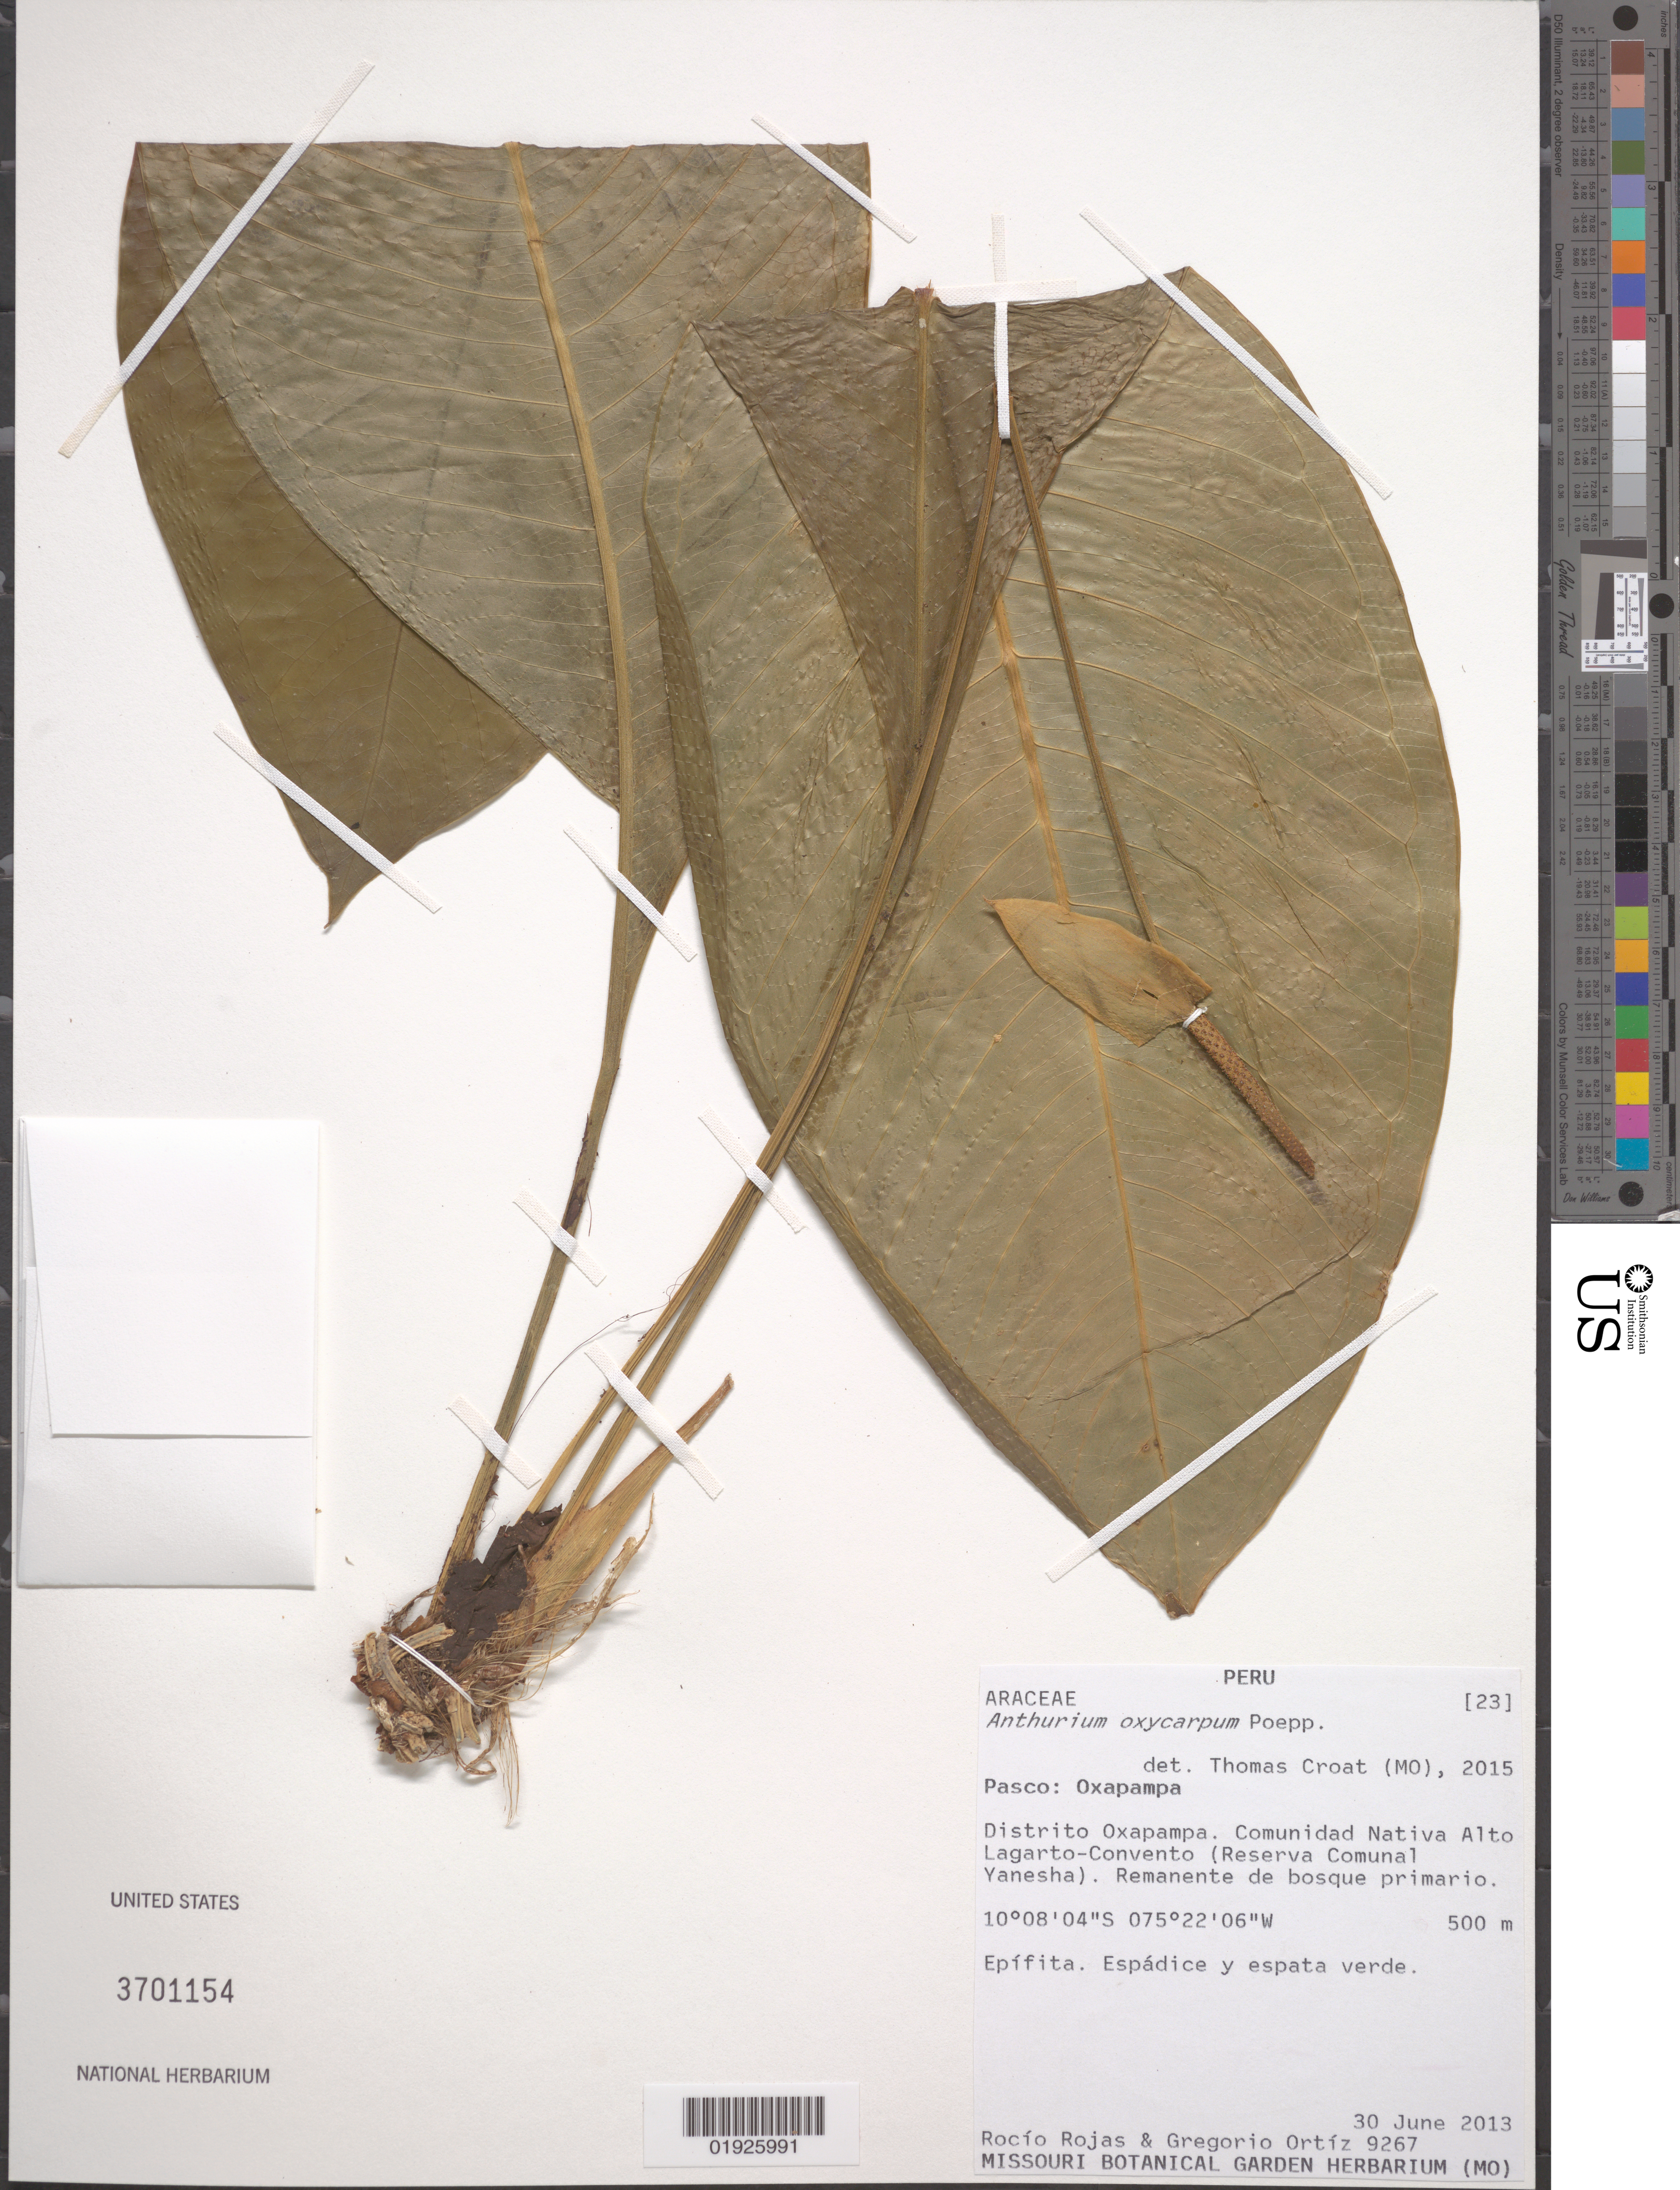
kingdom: Plantae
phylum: Tracheophyta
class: Liliopsida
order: Alismatales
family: Araceae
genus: Anthurium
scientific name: Anthurium oxycarpum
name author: Poepp.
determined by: Croat, Thomas B., Missouri Botanical Garden (MO)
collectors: R. Rojas & G. Ortíz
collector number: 9267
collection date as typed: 30 June 2013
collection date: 2013-06-30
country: Peru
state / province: Pasco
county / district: Oxapampa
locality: Distrito Oxapampa. Comunidad Nativa Alto Lagarto-Convento (Reserva Comunal Yanesha).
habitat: Remanente de bosque primario.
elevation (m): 500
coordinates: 10 08 04 S, 075 22 06 W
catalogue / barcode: US 3701154